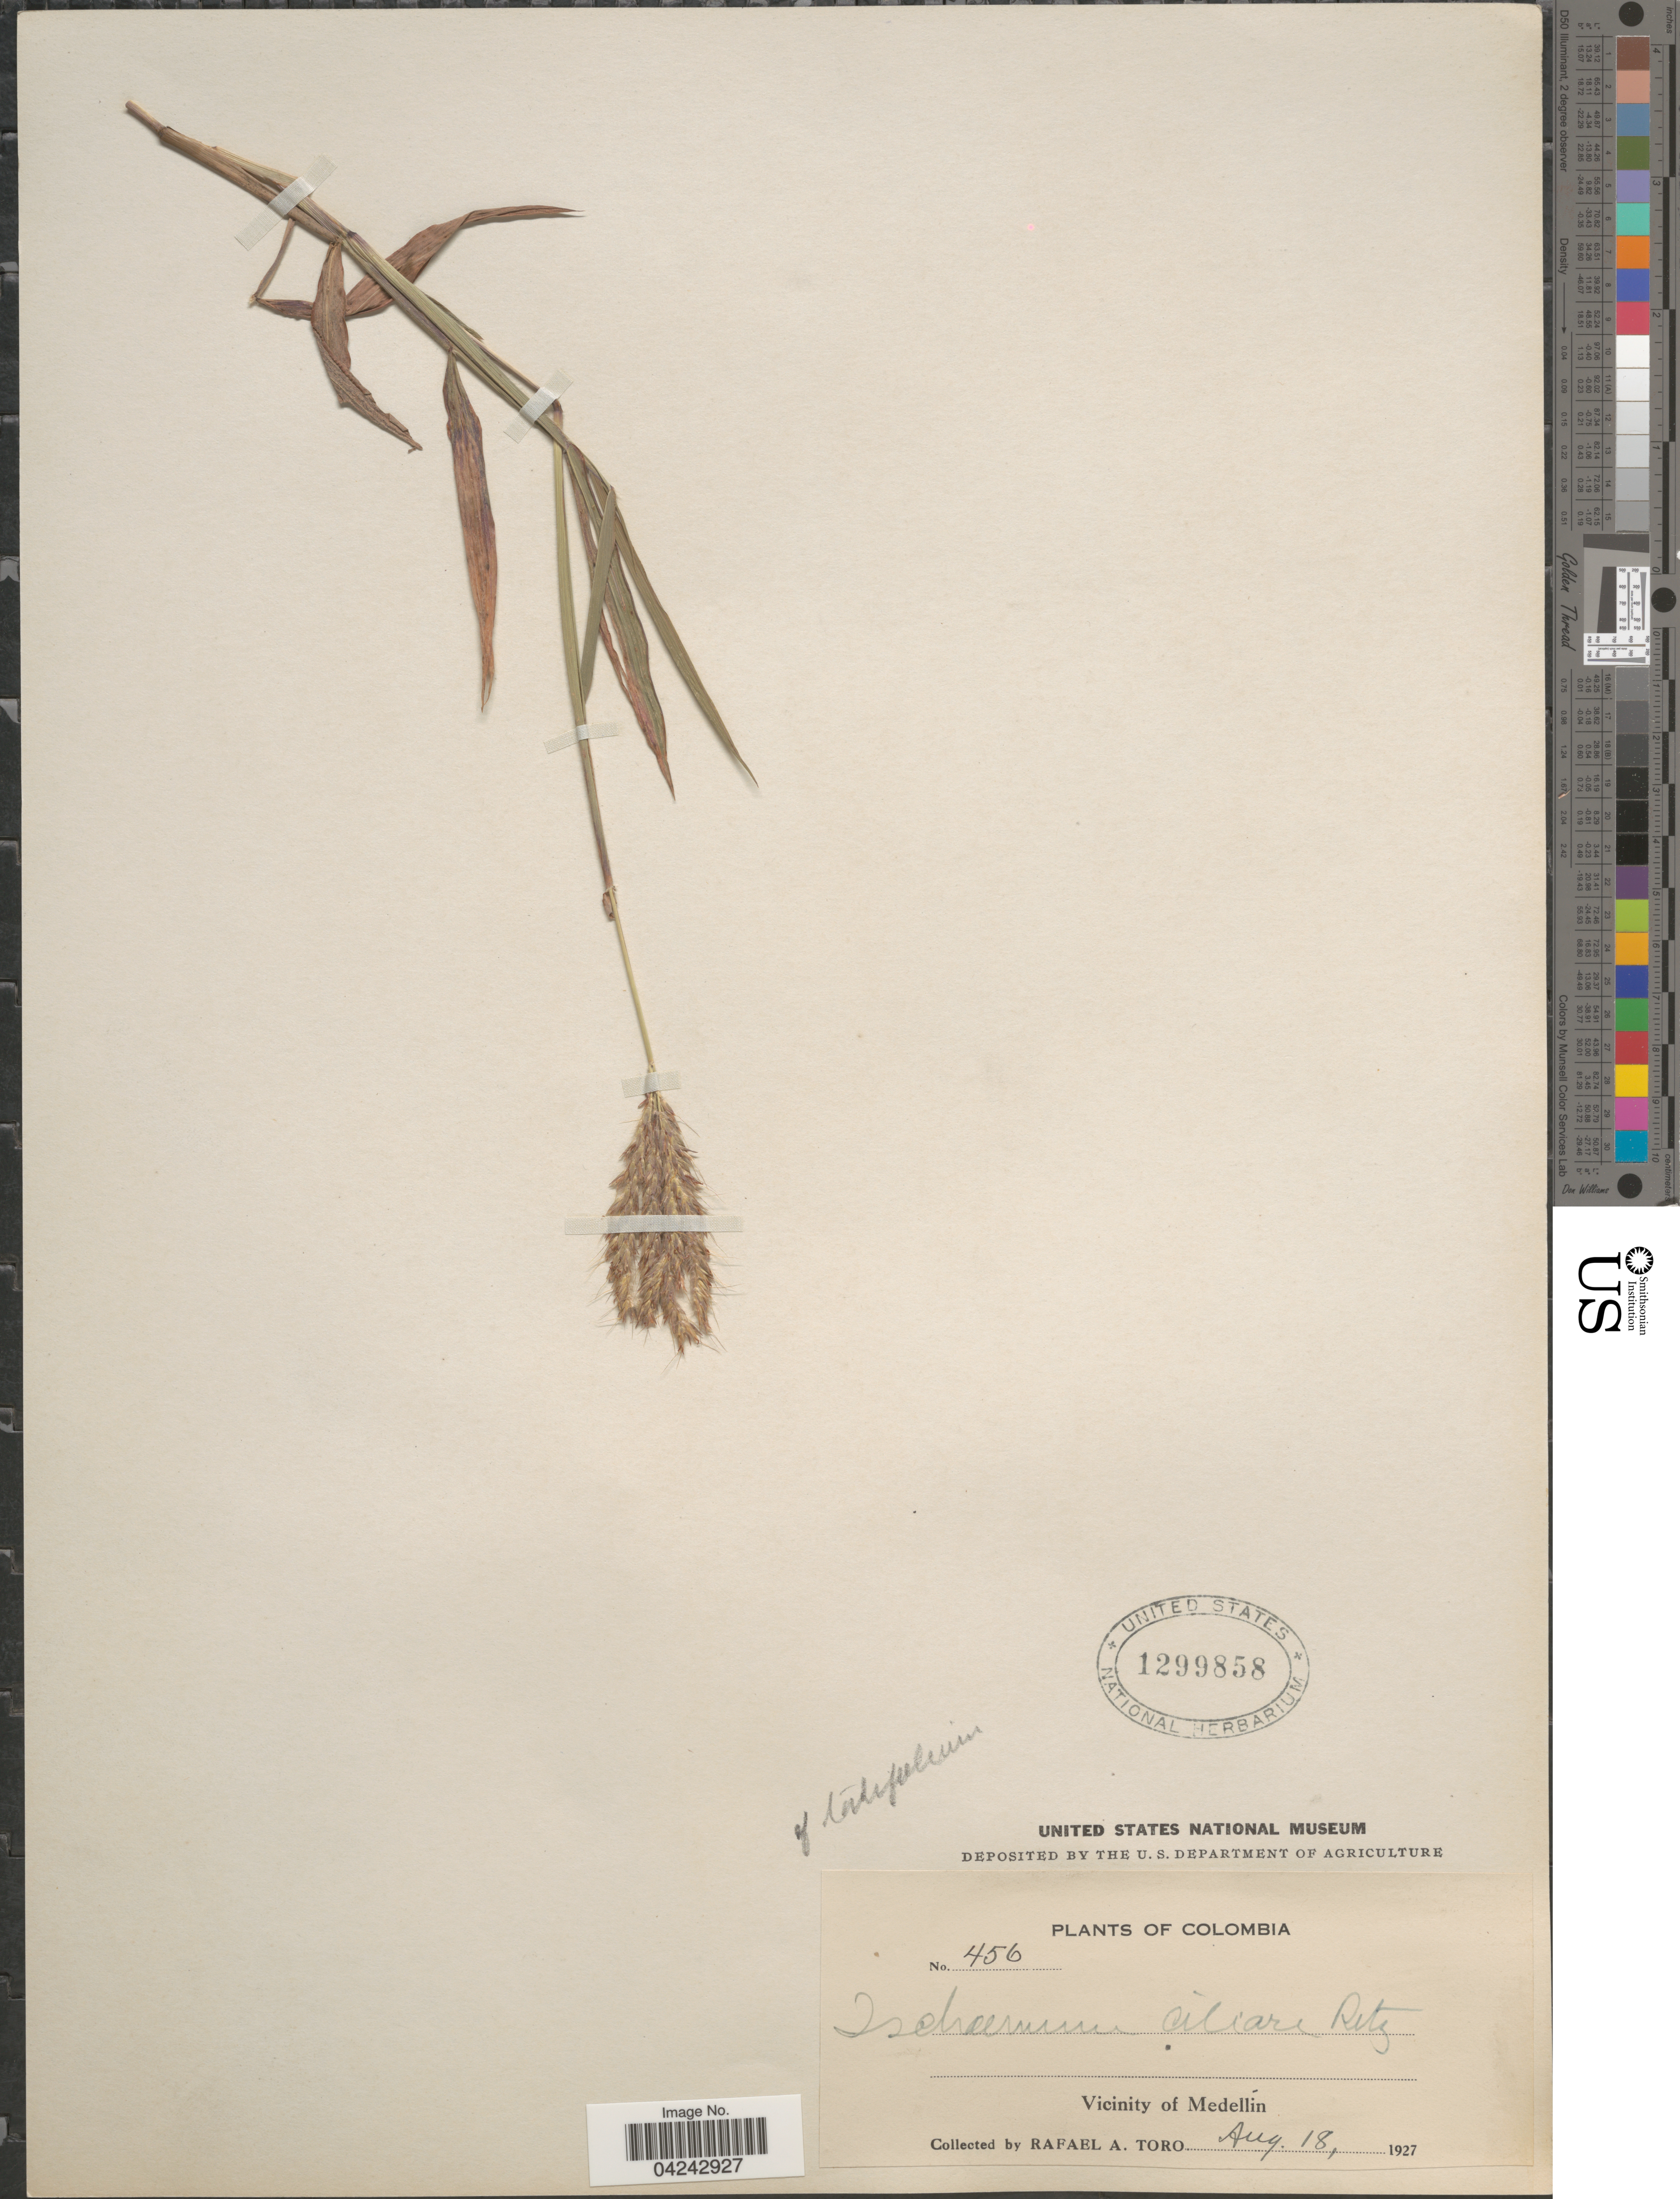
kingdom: Plantae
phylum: Tracheophyta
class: Liliopsida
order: Poales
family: Poaceae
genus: Ischaemum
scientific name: Ischaemum latifolium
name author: (Spreng.) Kunth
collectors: R. A. Toro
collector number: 456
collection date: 1927-08-18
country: Colombia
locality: Vicinity of Medellin.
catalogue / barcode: US 1299858